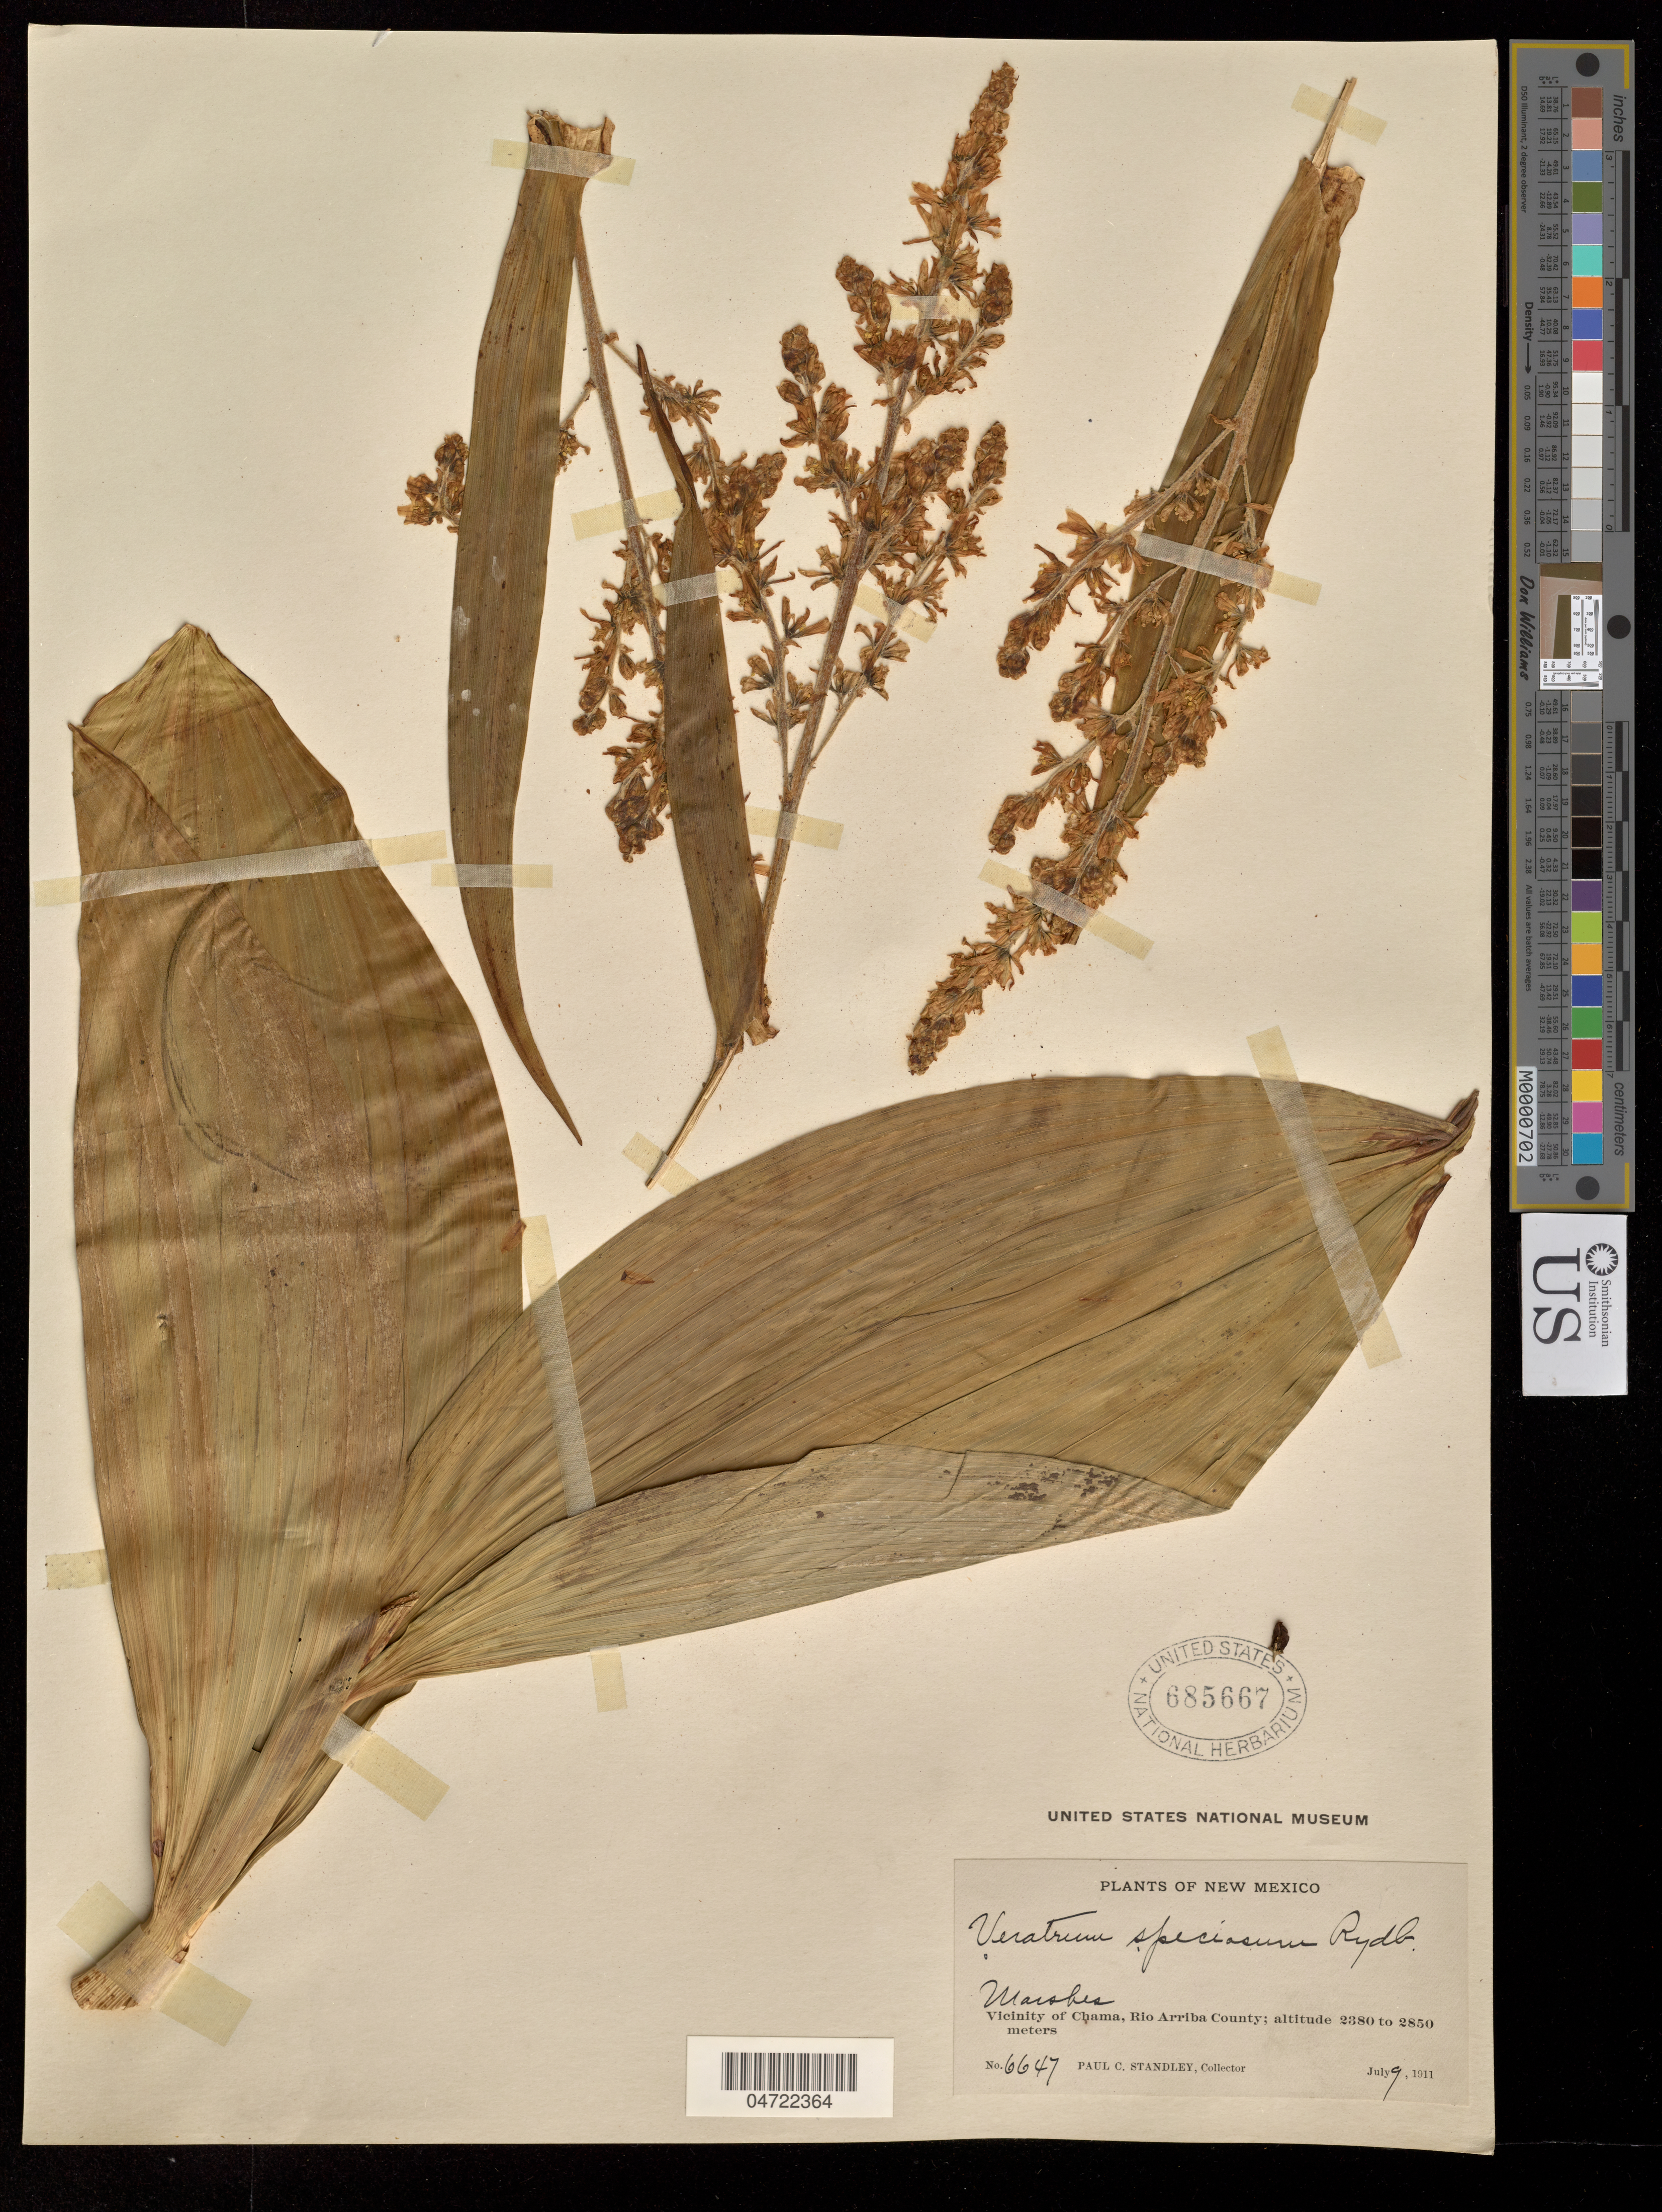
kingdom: Plantae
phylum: Tracheophyta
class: Liliopsida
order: Liliales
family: Melanthiaceae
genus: Veratrum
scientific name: Veratrum speciosum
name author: Rydb.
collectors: P. C. Standley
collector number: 6647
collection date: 1911-07-09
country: United States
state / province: New Mexico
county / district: Rio Arriba County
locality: Vicinity of Chama.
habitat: Marshes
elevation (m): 2380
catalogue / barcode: US 685667